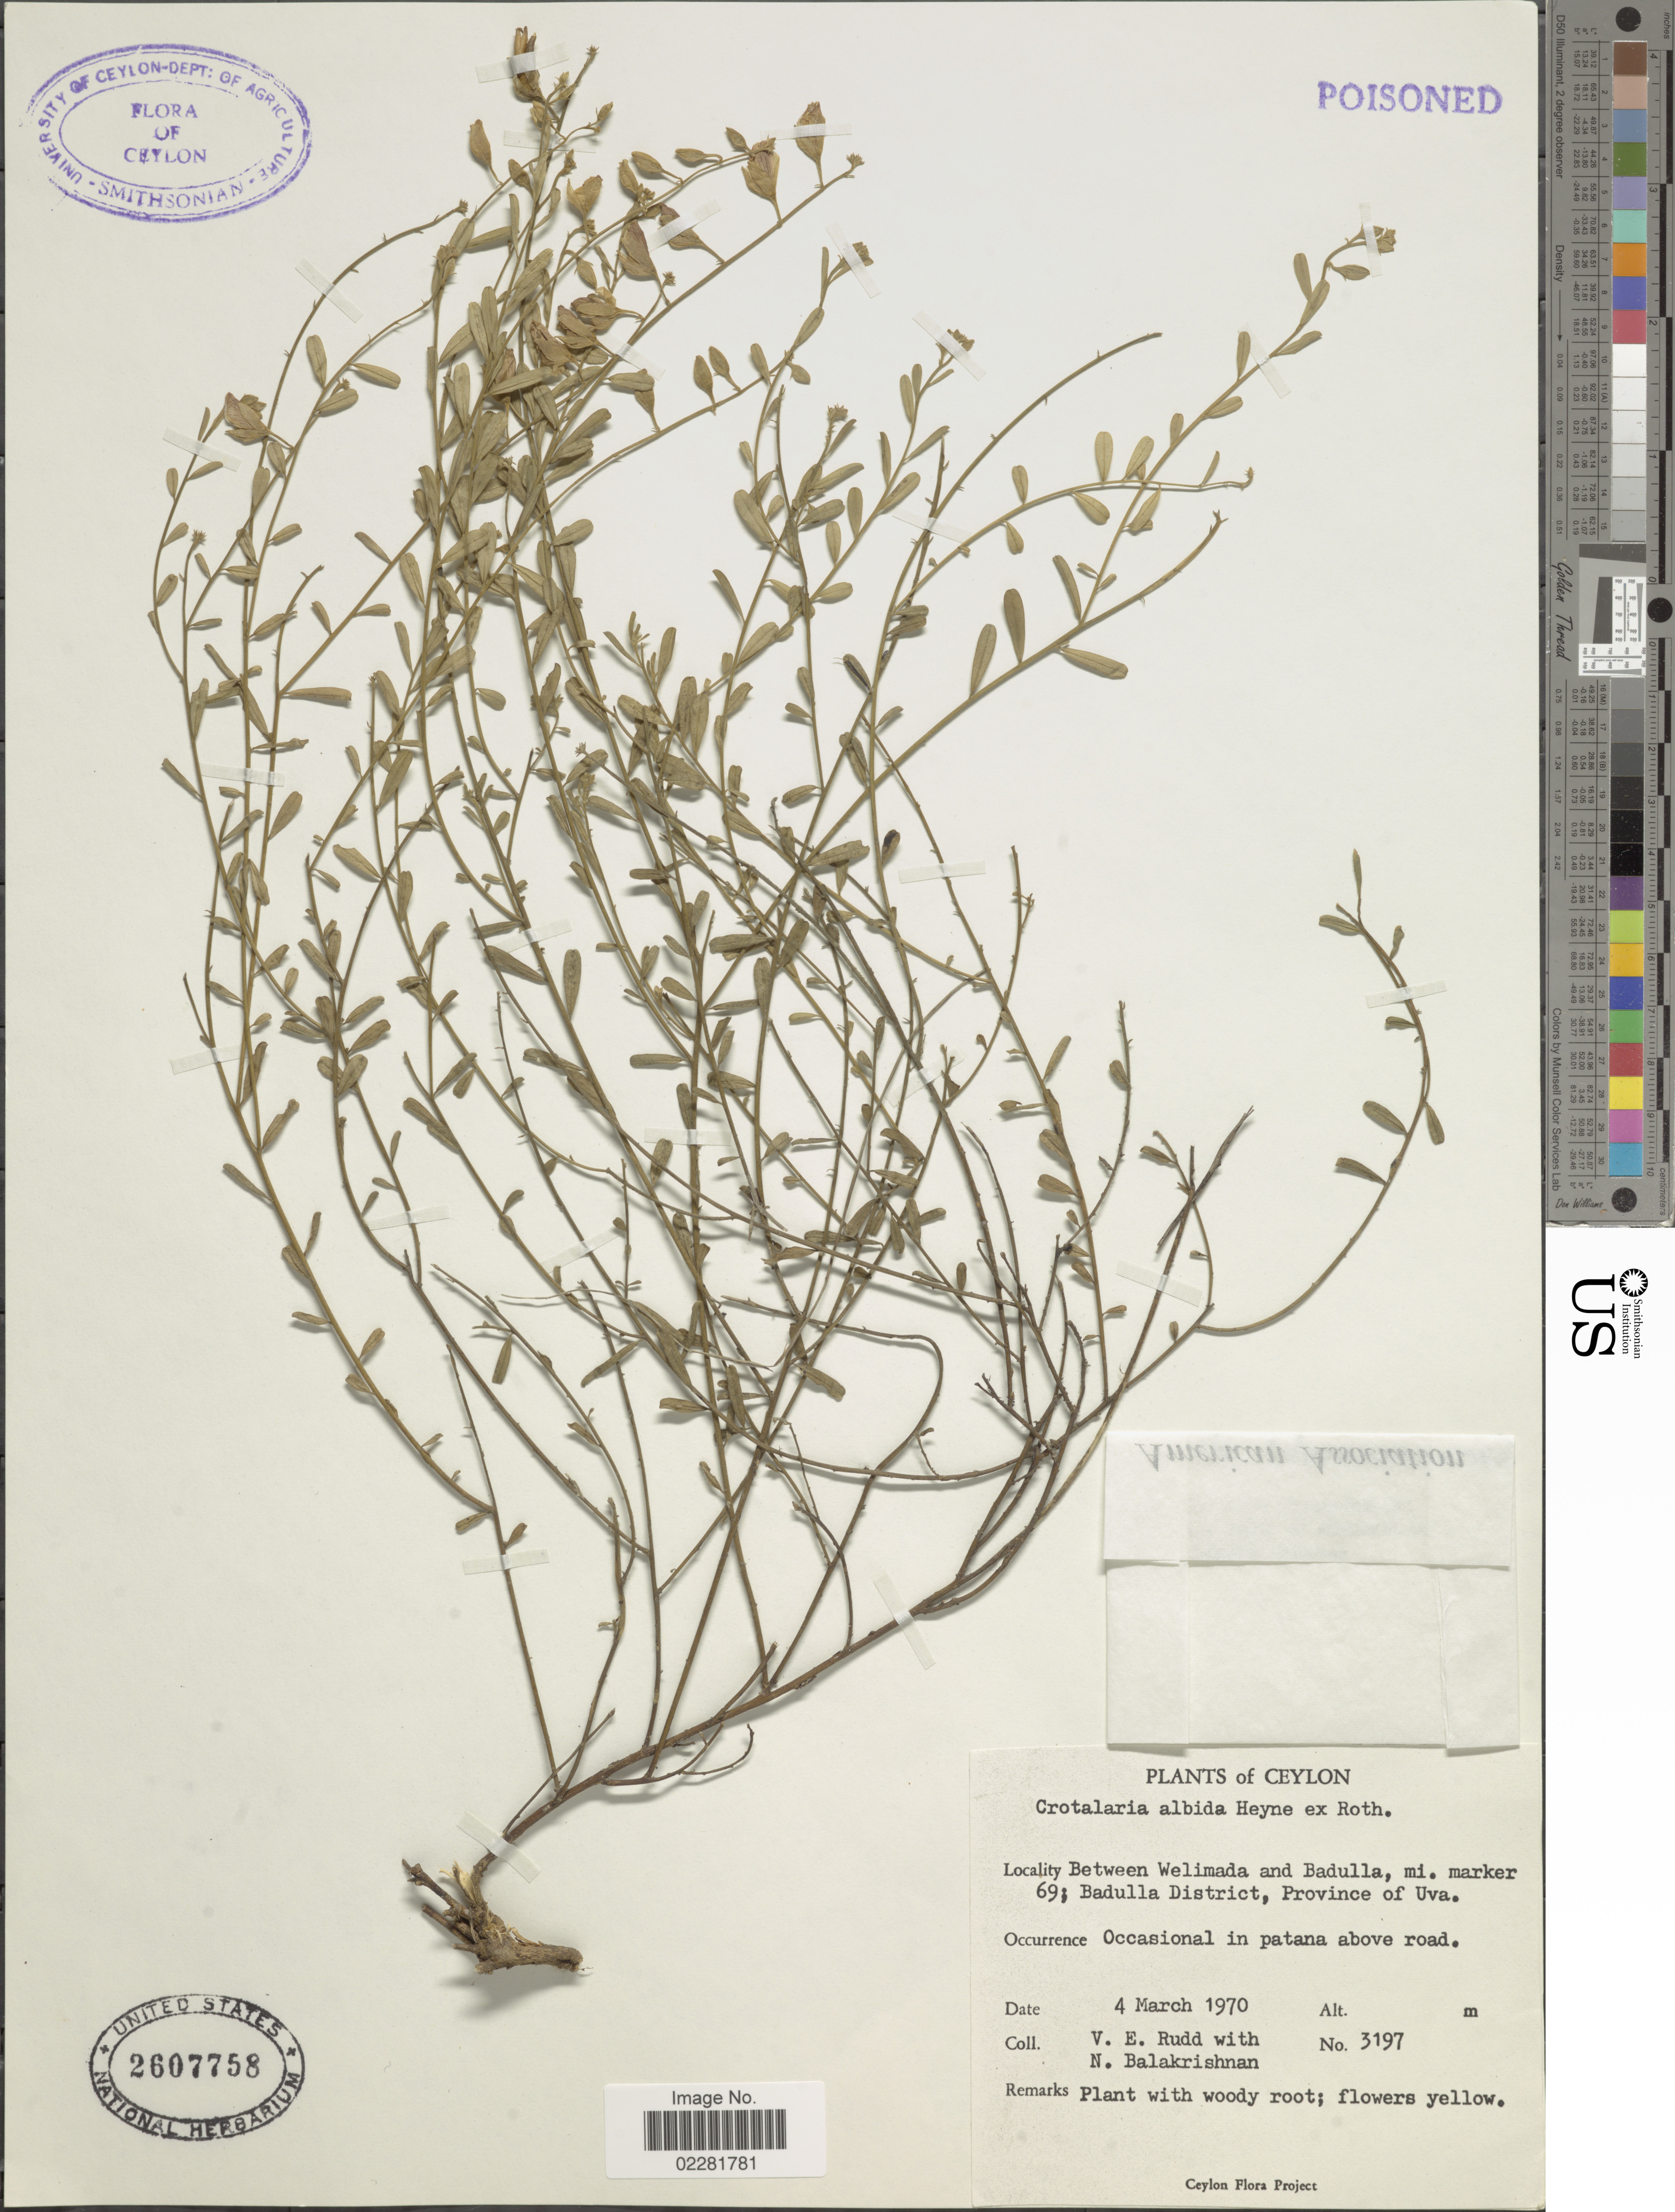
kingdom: Plantae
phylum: Tracheophyta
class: Magnoliopsida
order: Fabales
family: Fabaceae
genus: Crotalaria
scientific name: Crotalaria albida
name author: B. Heyne ex Roth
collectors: V. E. Rudd & N. Balakrishnan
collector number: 3197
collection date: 1970-03-04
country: Sri Lanka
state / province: Uva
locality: Ceylon, between Welimada and Badulla, mi. marker 69, Badulla District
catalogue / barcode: US 2607758